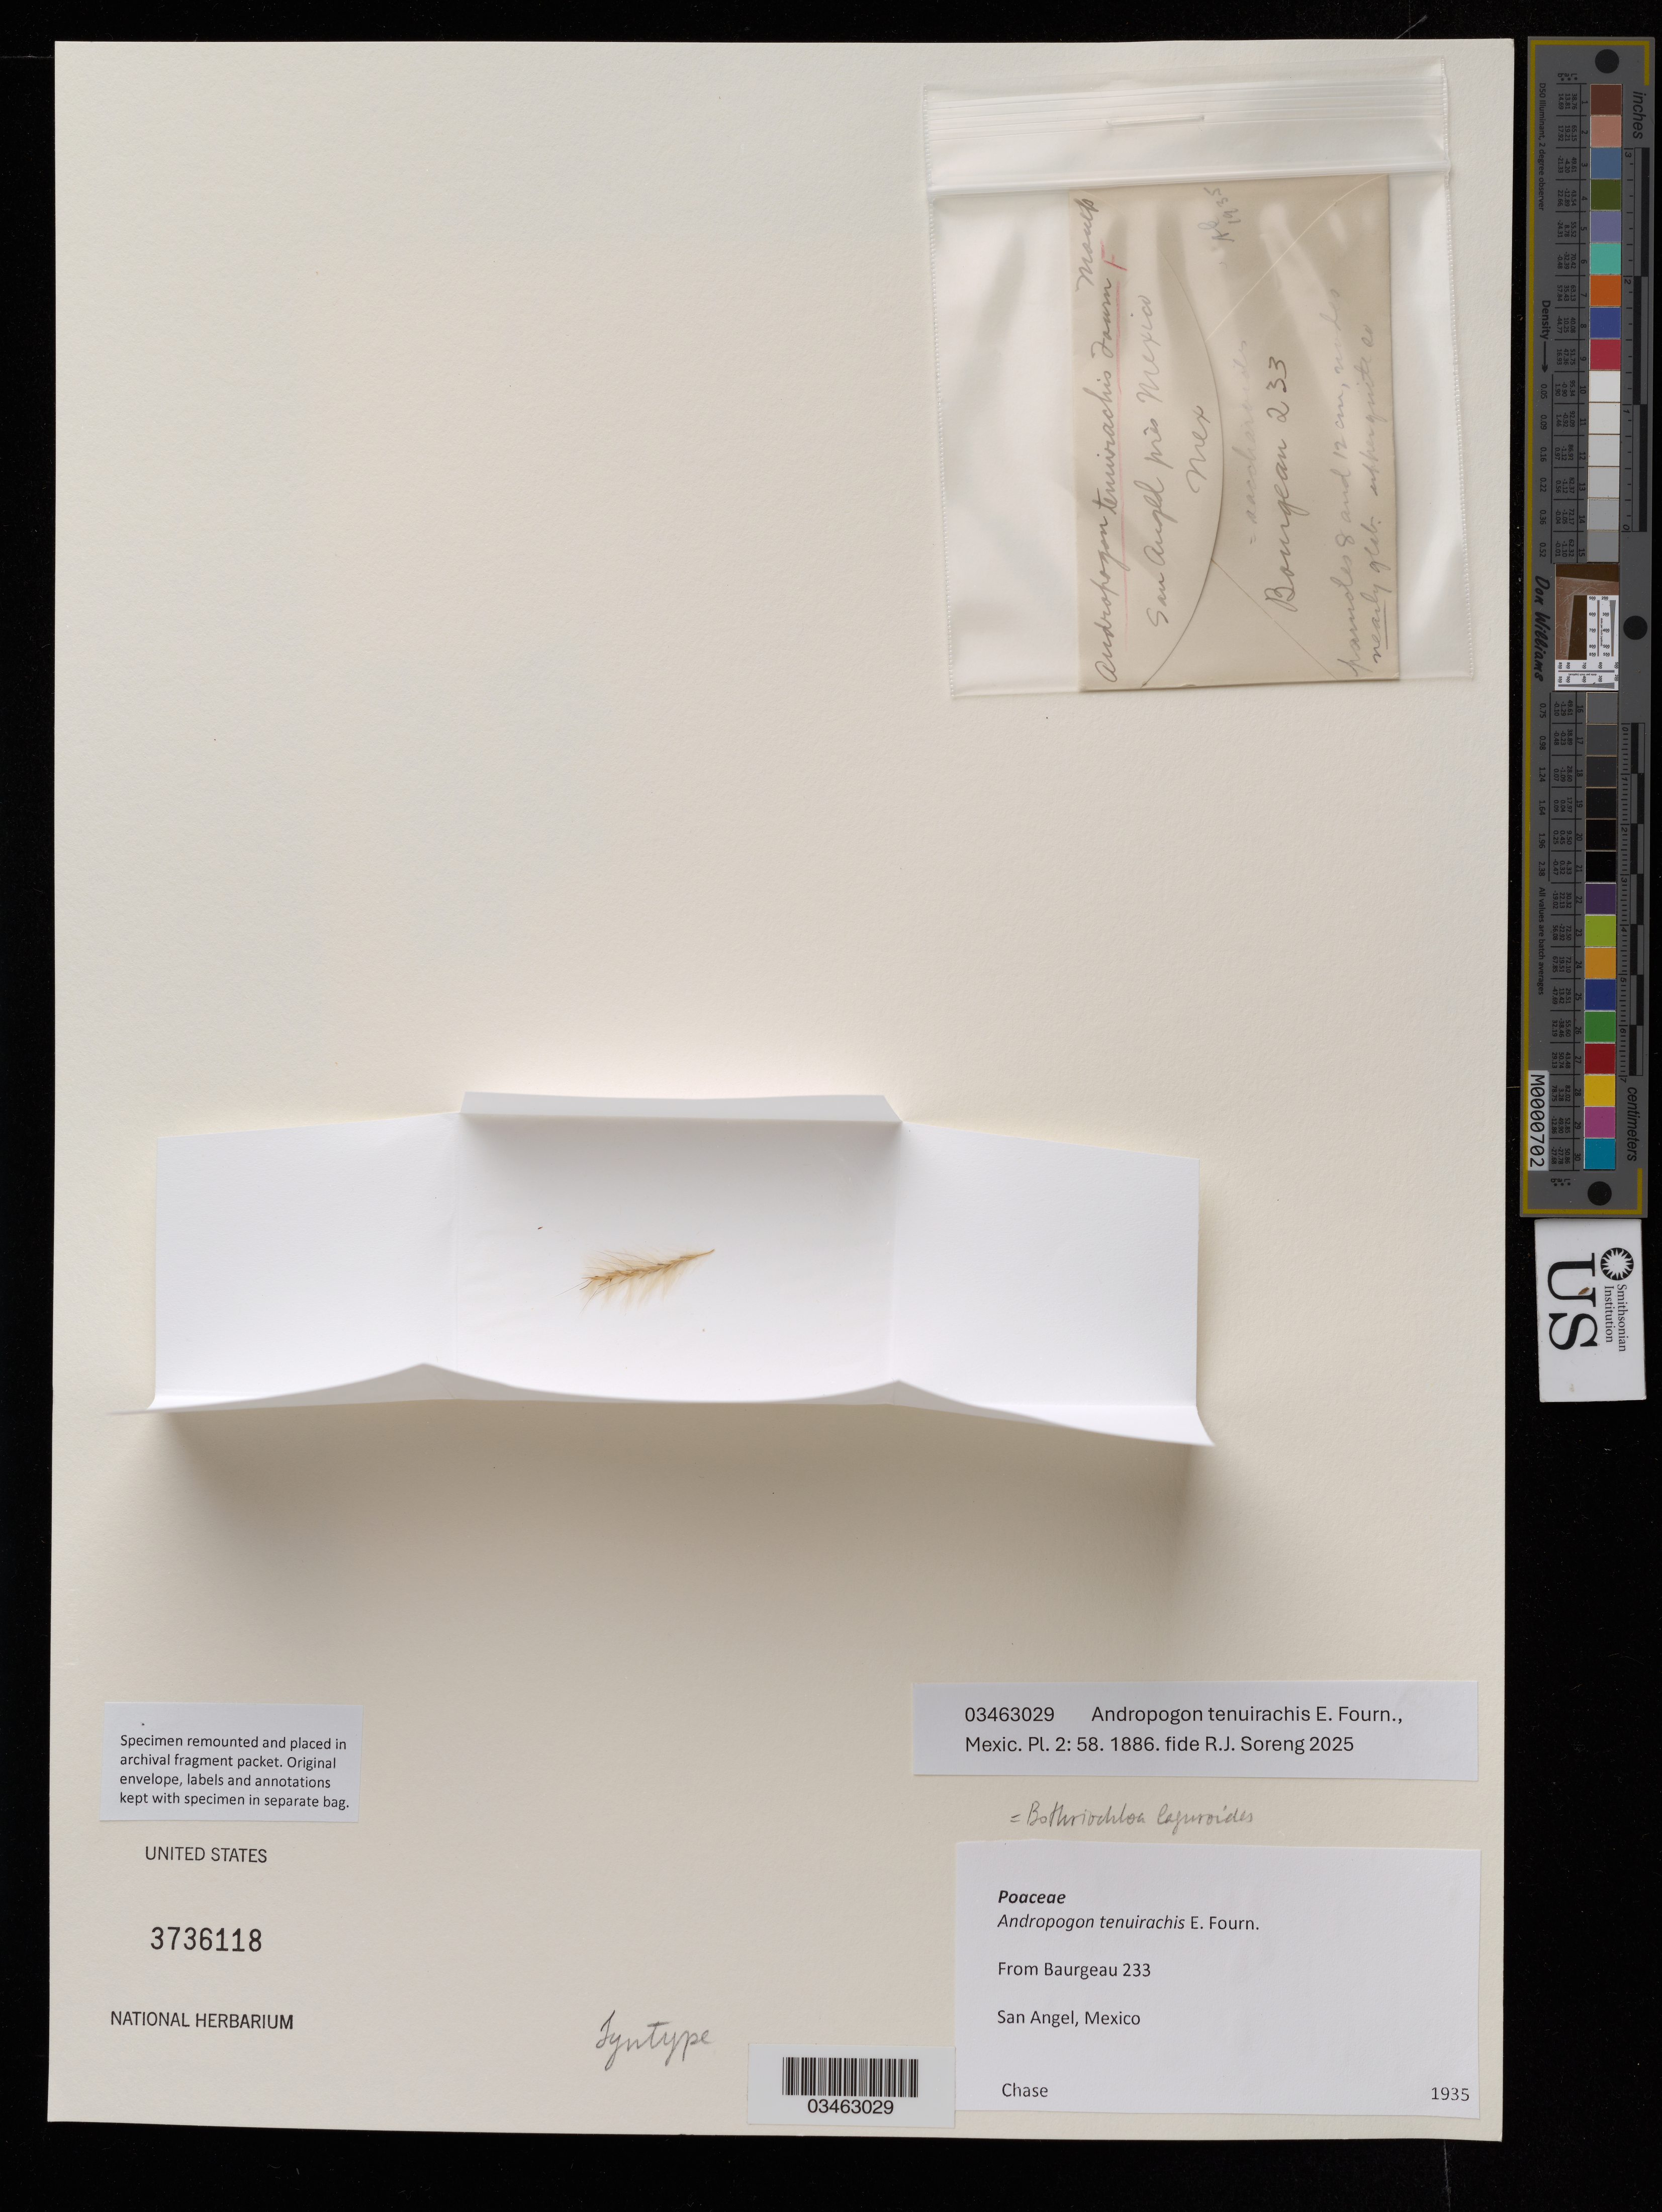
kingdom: Plantae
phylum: Tracheophyta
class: Liliopsida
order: Poales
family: Poaceae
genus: Andropogon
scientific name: Andropogon tenuirachis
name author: E. Fourn.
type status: Syntype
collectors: Chase, --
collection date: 1935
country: Mexico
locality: San Angel pres Mexico.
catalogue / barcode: US 3736118